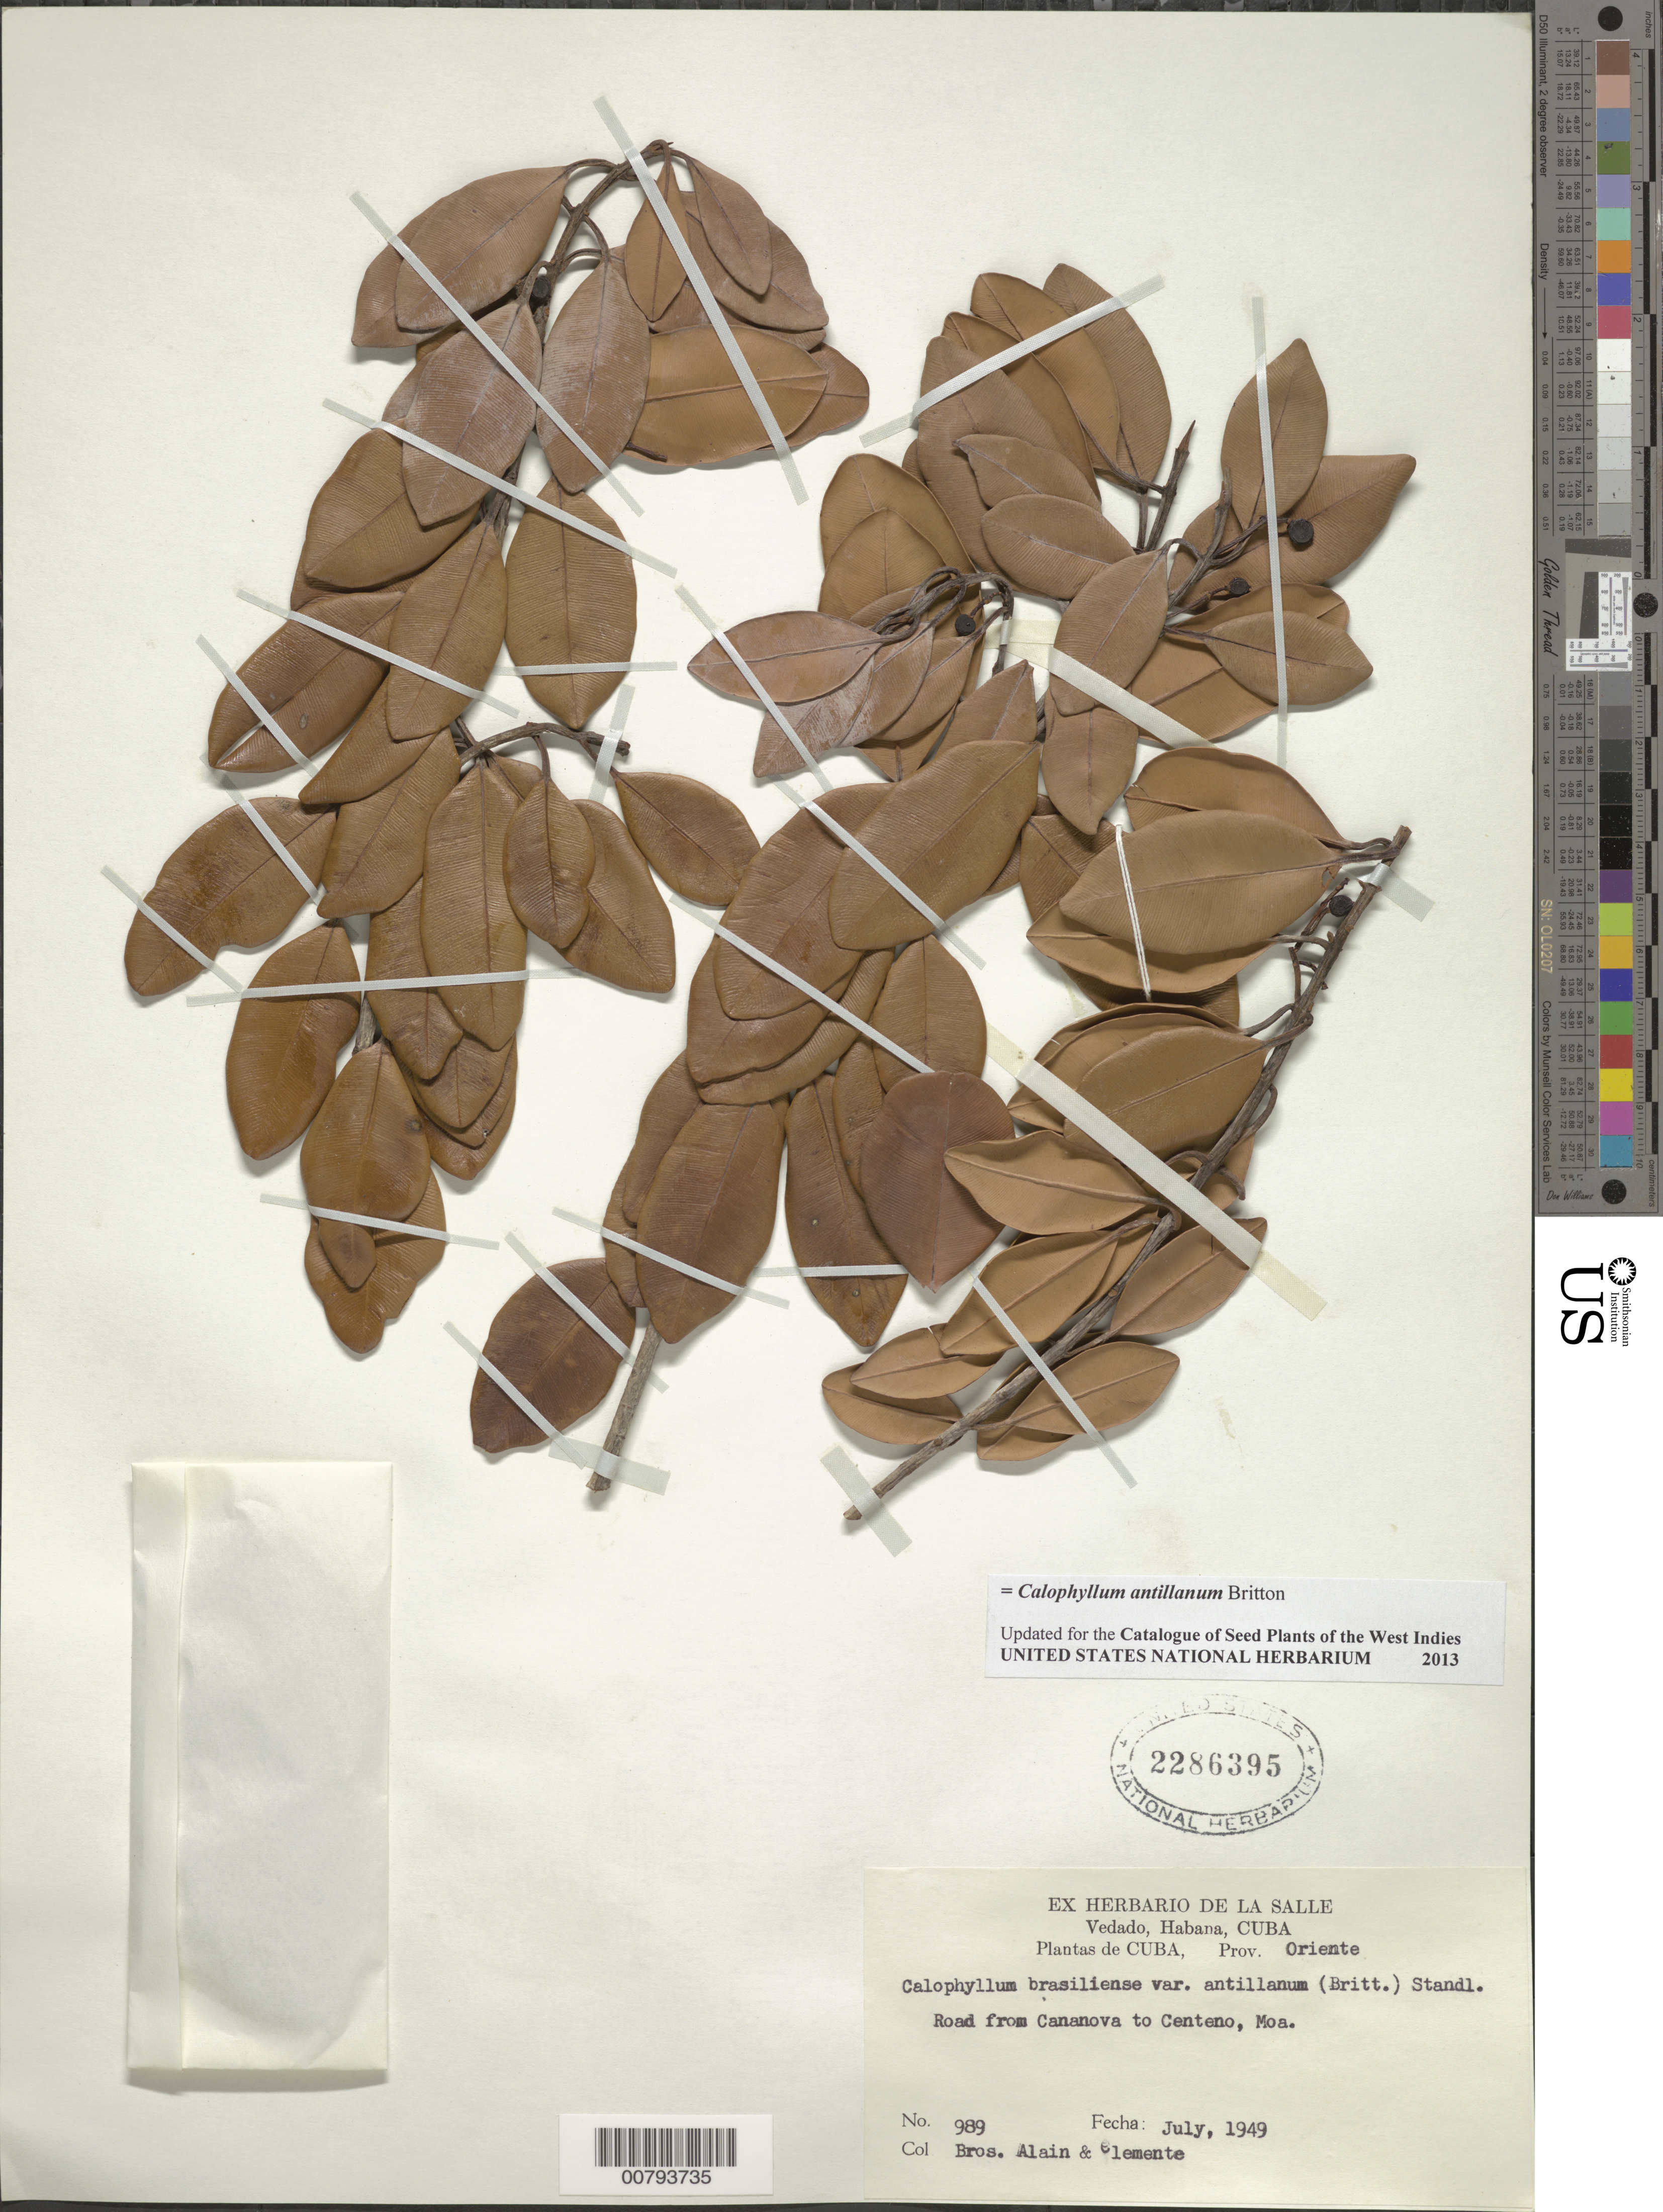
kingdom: Plantae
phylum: Tracheophyta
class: Magnoliopsida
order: Malpighiales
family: Calophyllaceae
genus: Calophyllum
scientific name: Calophyllum antillanum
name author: Britton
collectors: A. H. Liogier & Bro. Clemente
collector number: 989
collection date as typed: Jul 1949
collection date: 1949-07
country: Cuba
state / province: Oriente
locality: Road from Cananova to Centeno, Moa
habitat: Along road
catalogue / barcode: US 2286395